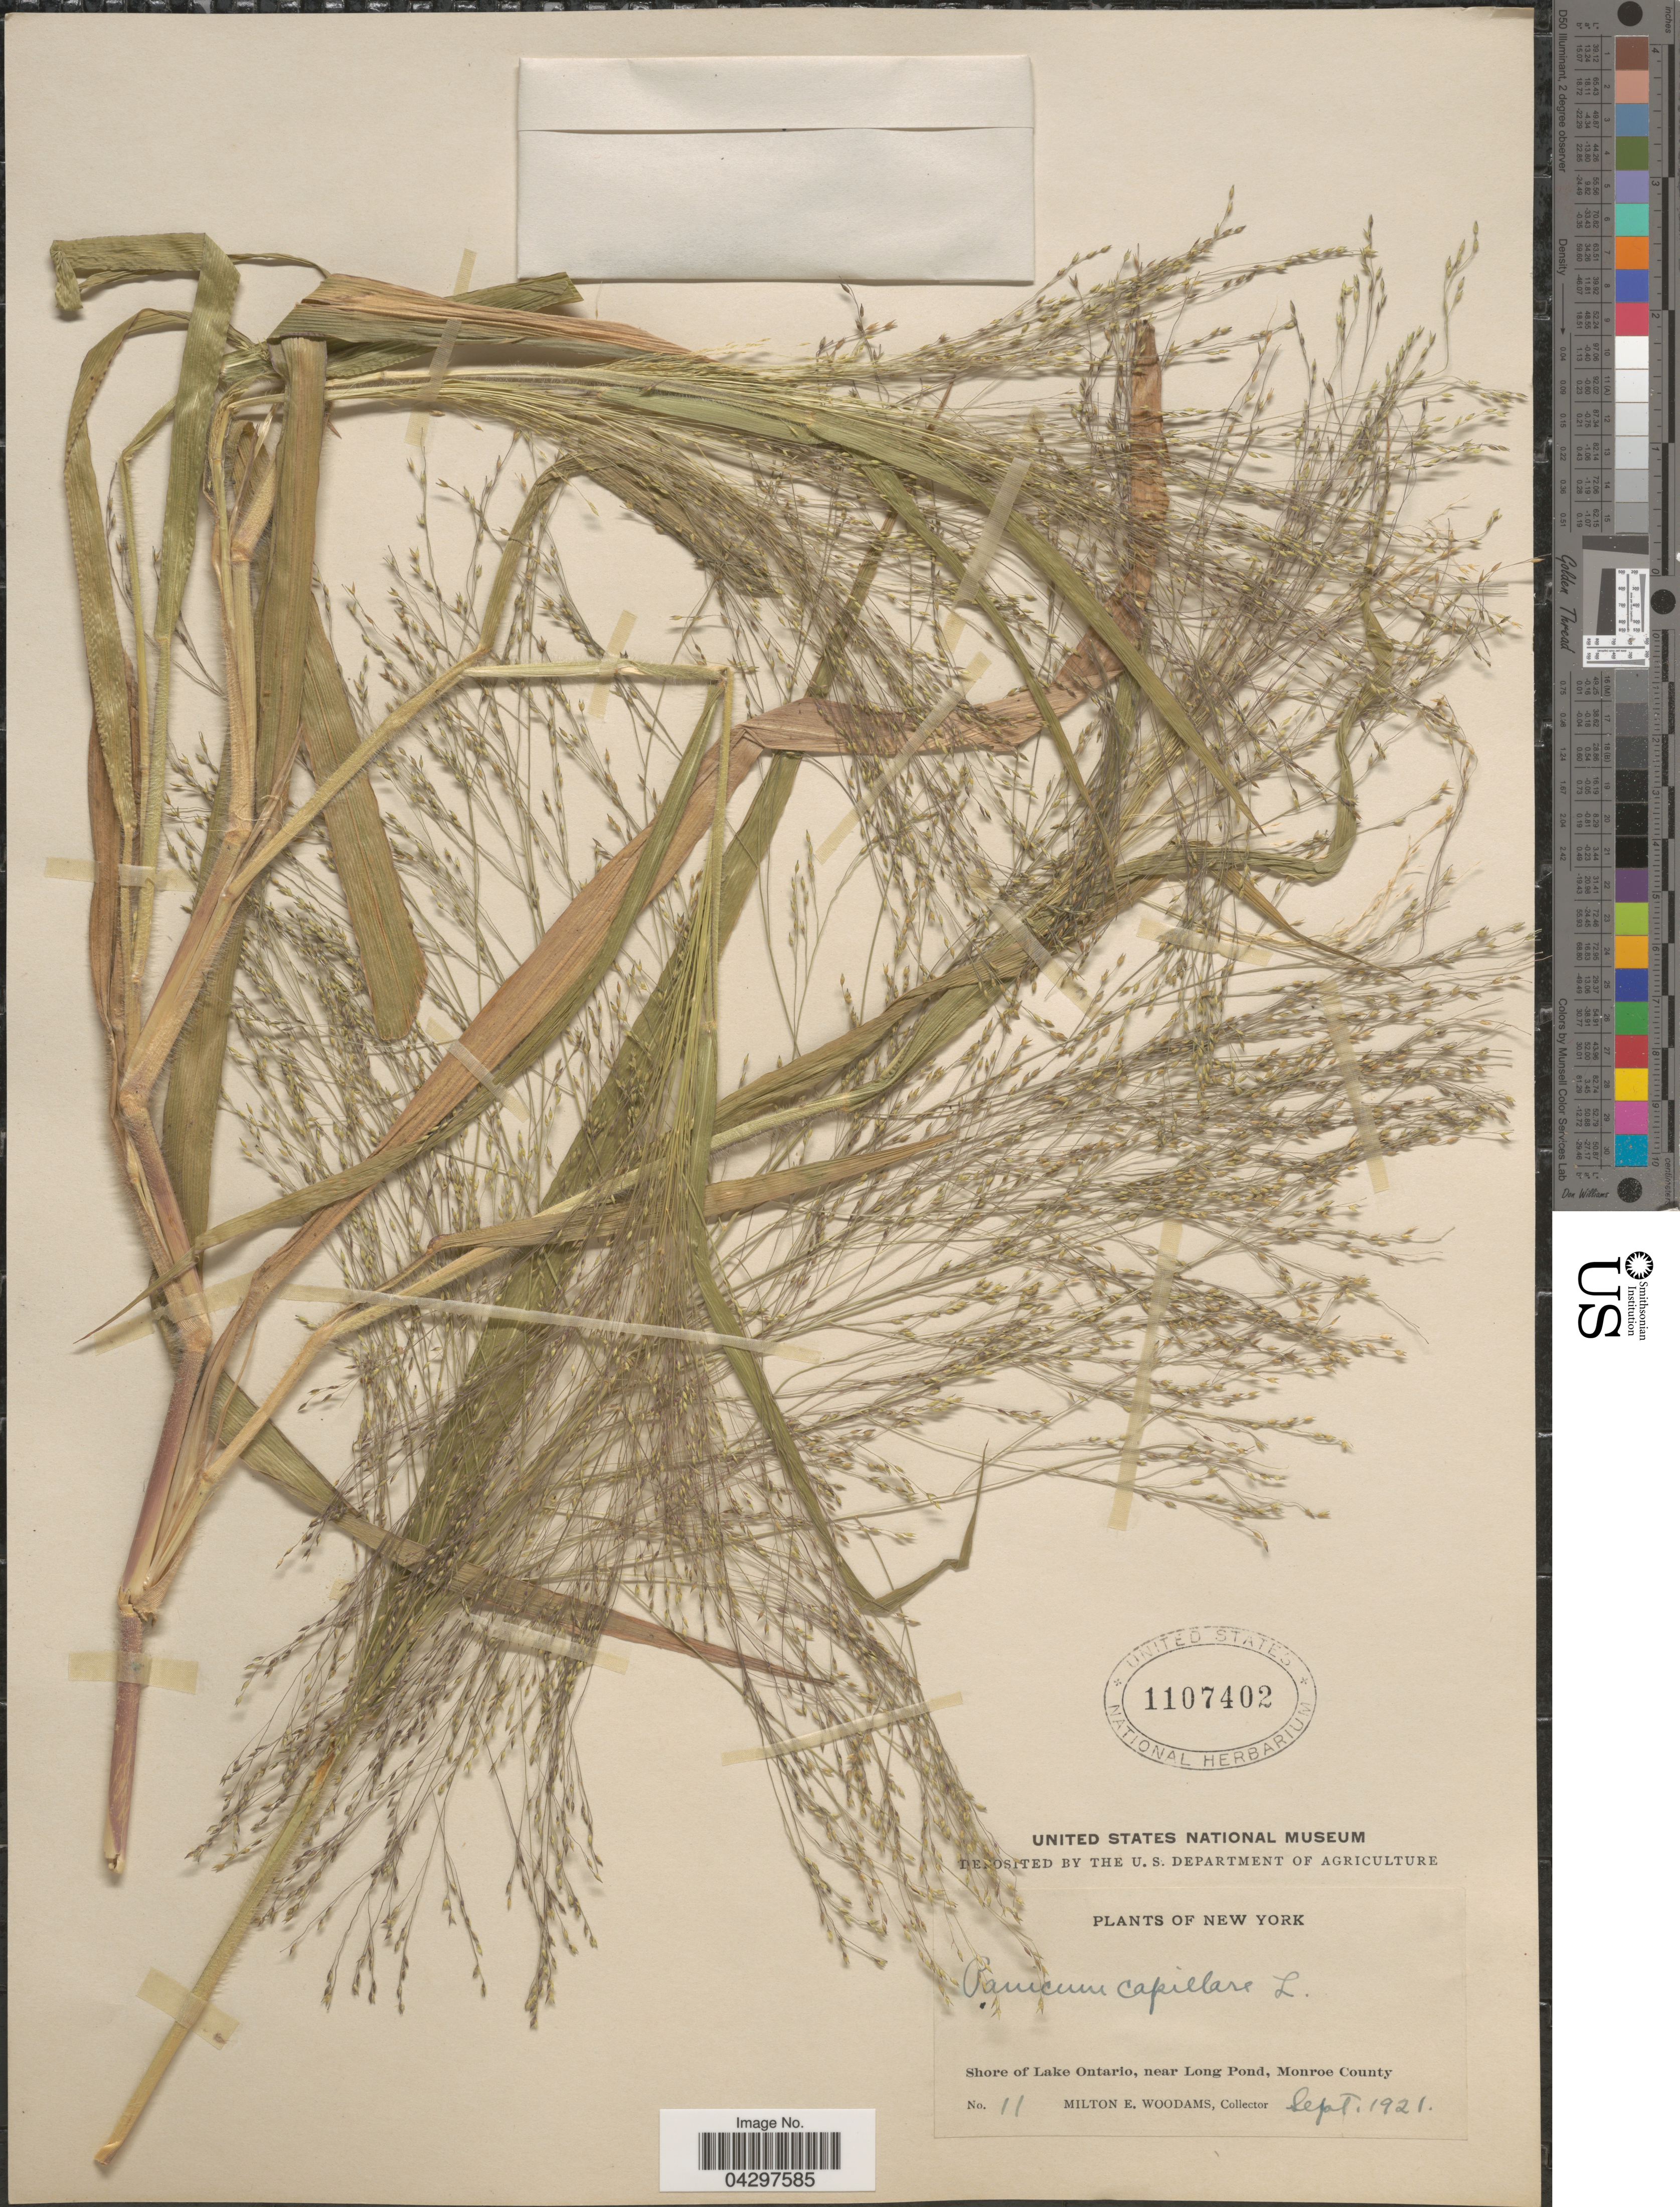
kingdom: Plantae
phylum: Tracheophyta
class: Liliopsida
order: Poales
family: Poaceae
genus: Panicum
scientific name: Panicum capillare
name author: L.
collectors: M. Woodams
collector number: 11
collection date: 1921-09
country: United States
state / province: New York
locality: Shore of Lake Ontario, near Long Pond, Monroe County.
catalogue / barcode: US 1107402